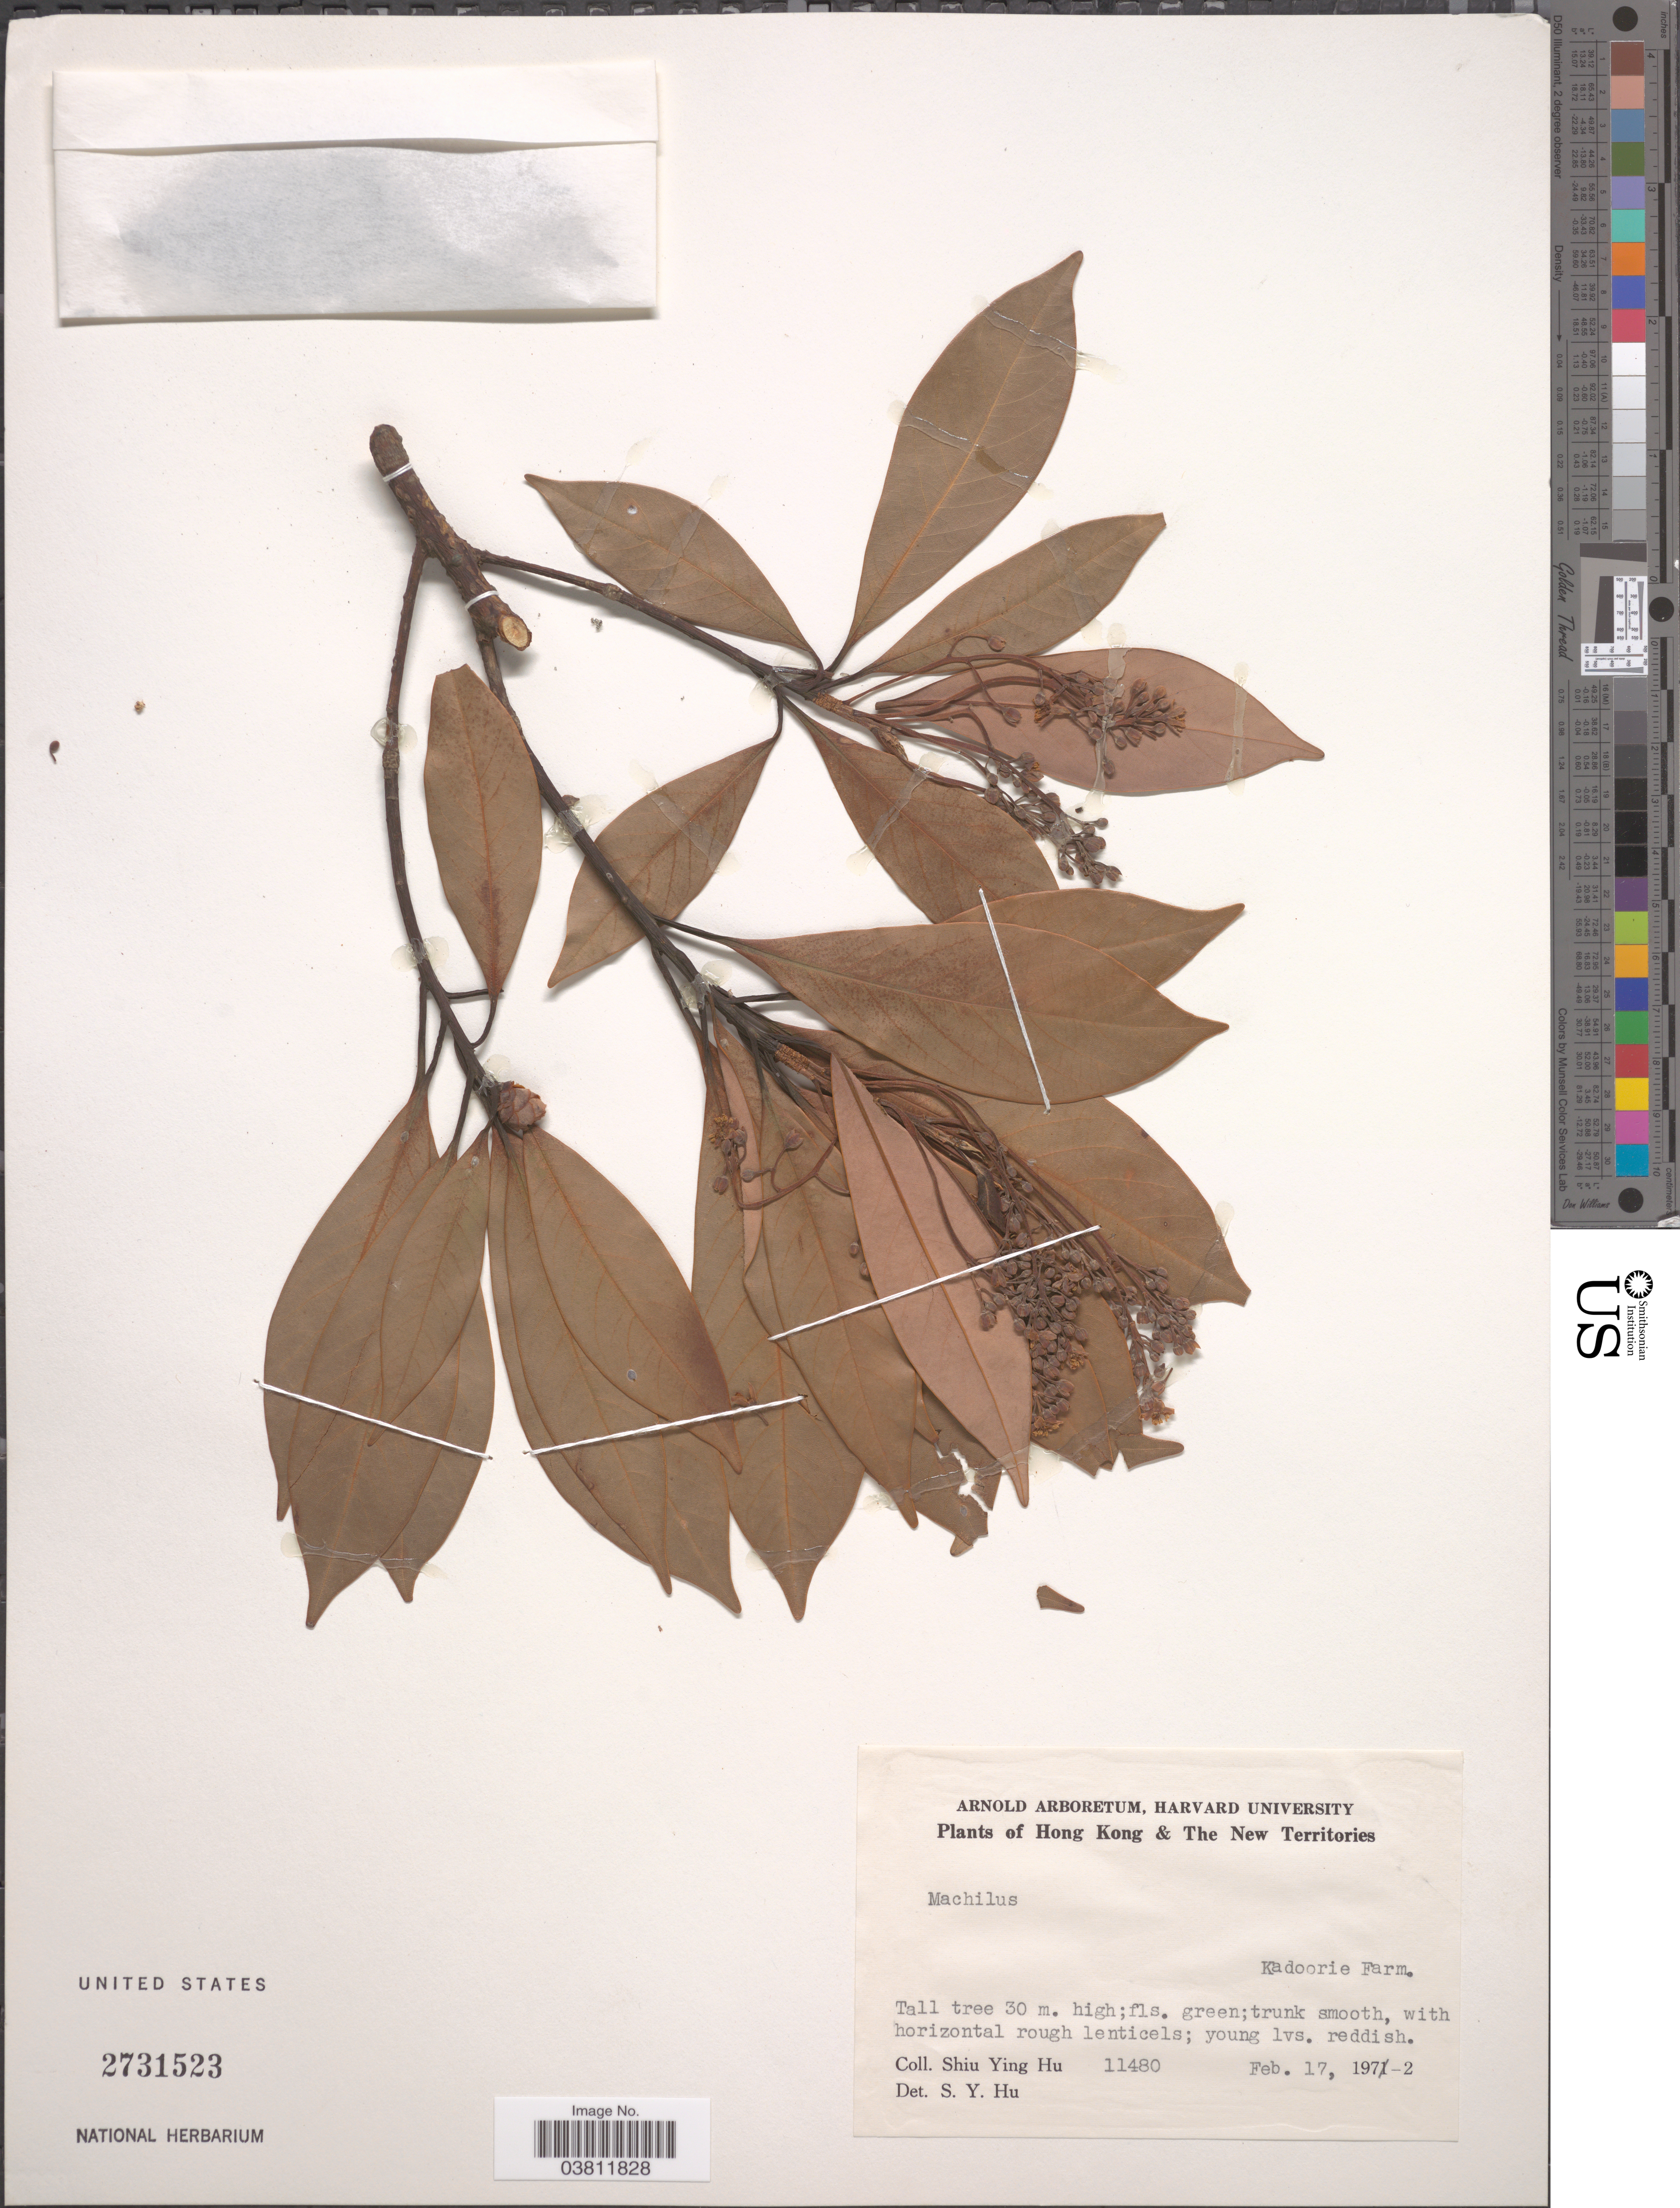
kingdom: Plantae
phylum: Tracheophyta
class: Magnoliopsida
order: Laurales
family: Lauraceae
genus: Machilus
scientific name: Machilus sp.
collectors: S. Y. Hu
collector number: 11480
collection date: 1972-02-17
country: China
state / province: Hong Kong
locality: The New Territories. Kadoorie Farm.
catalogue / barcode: US 2731523